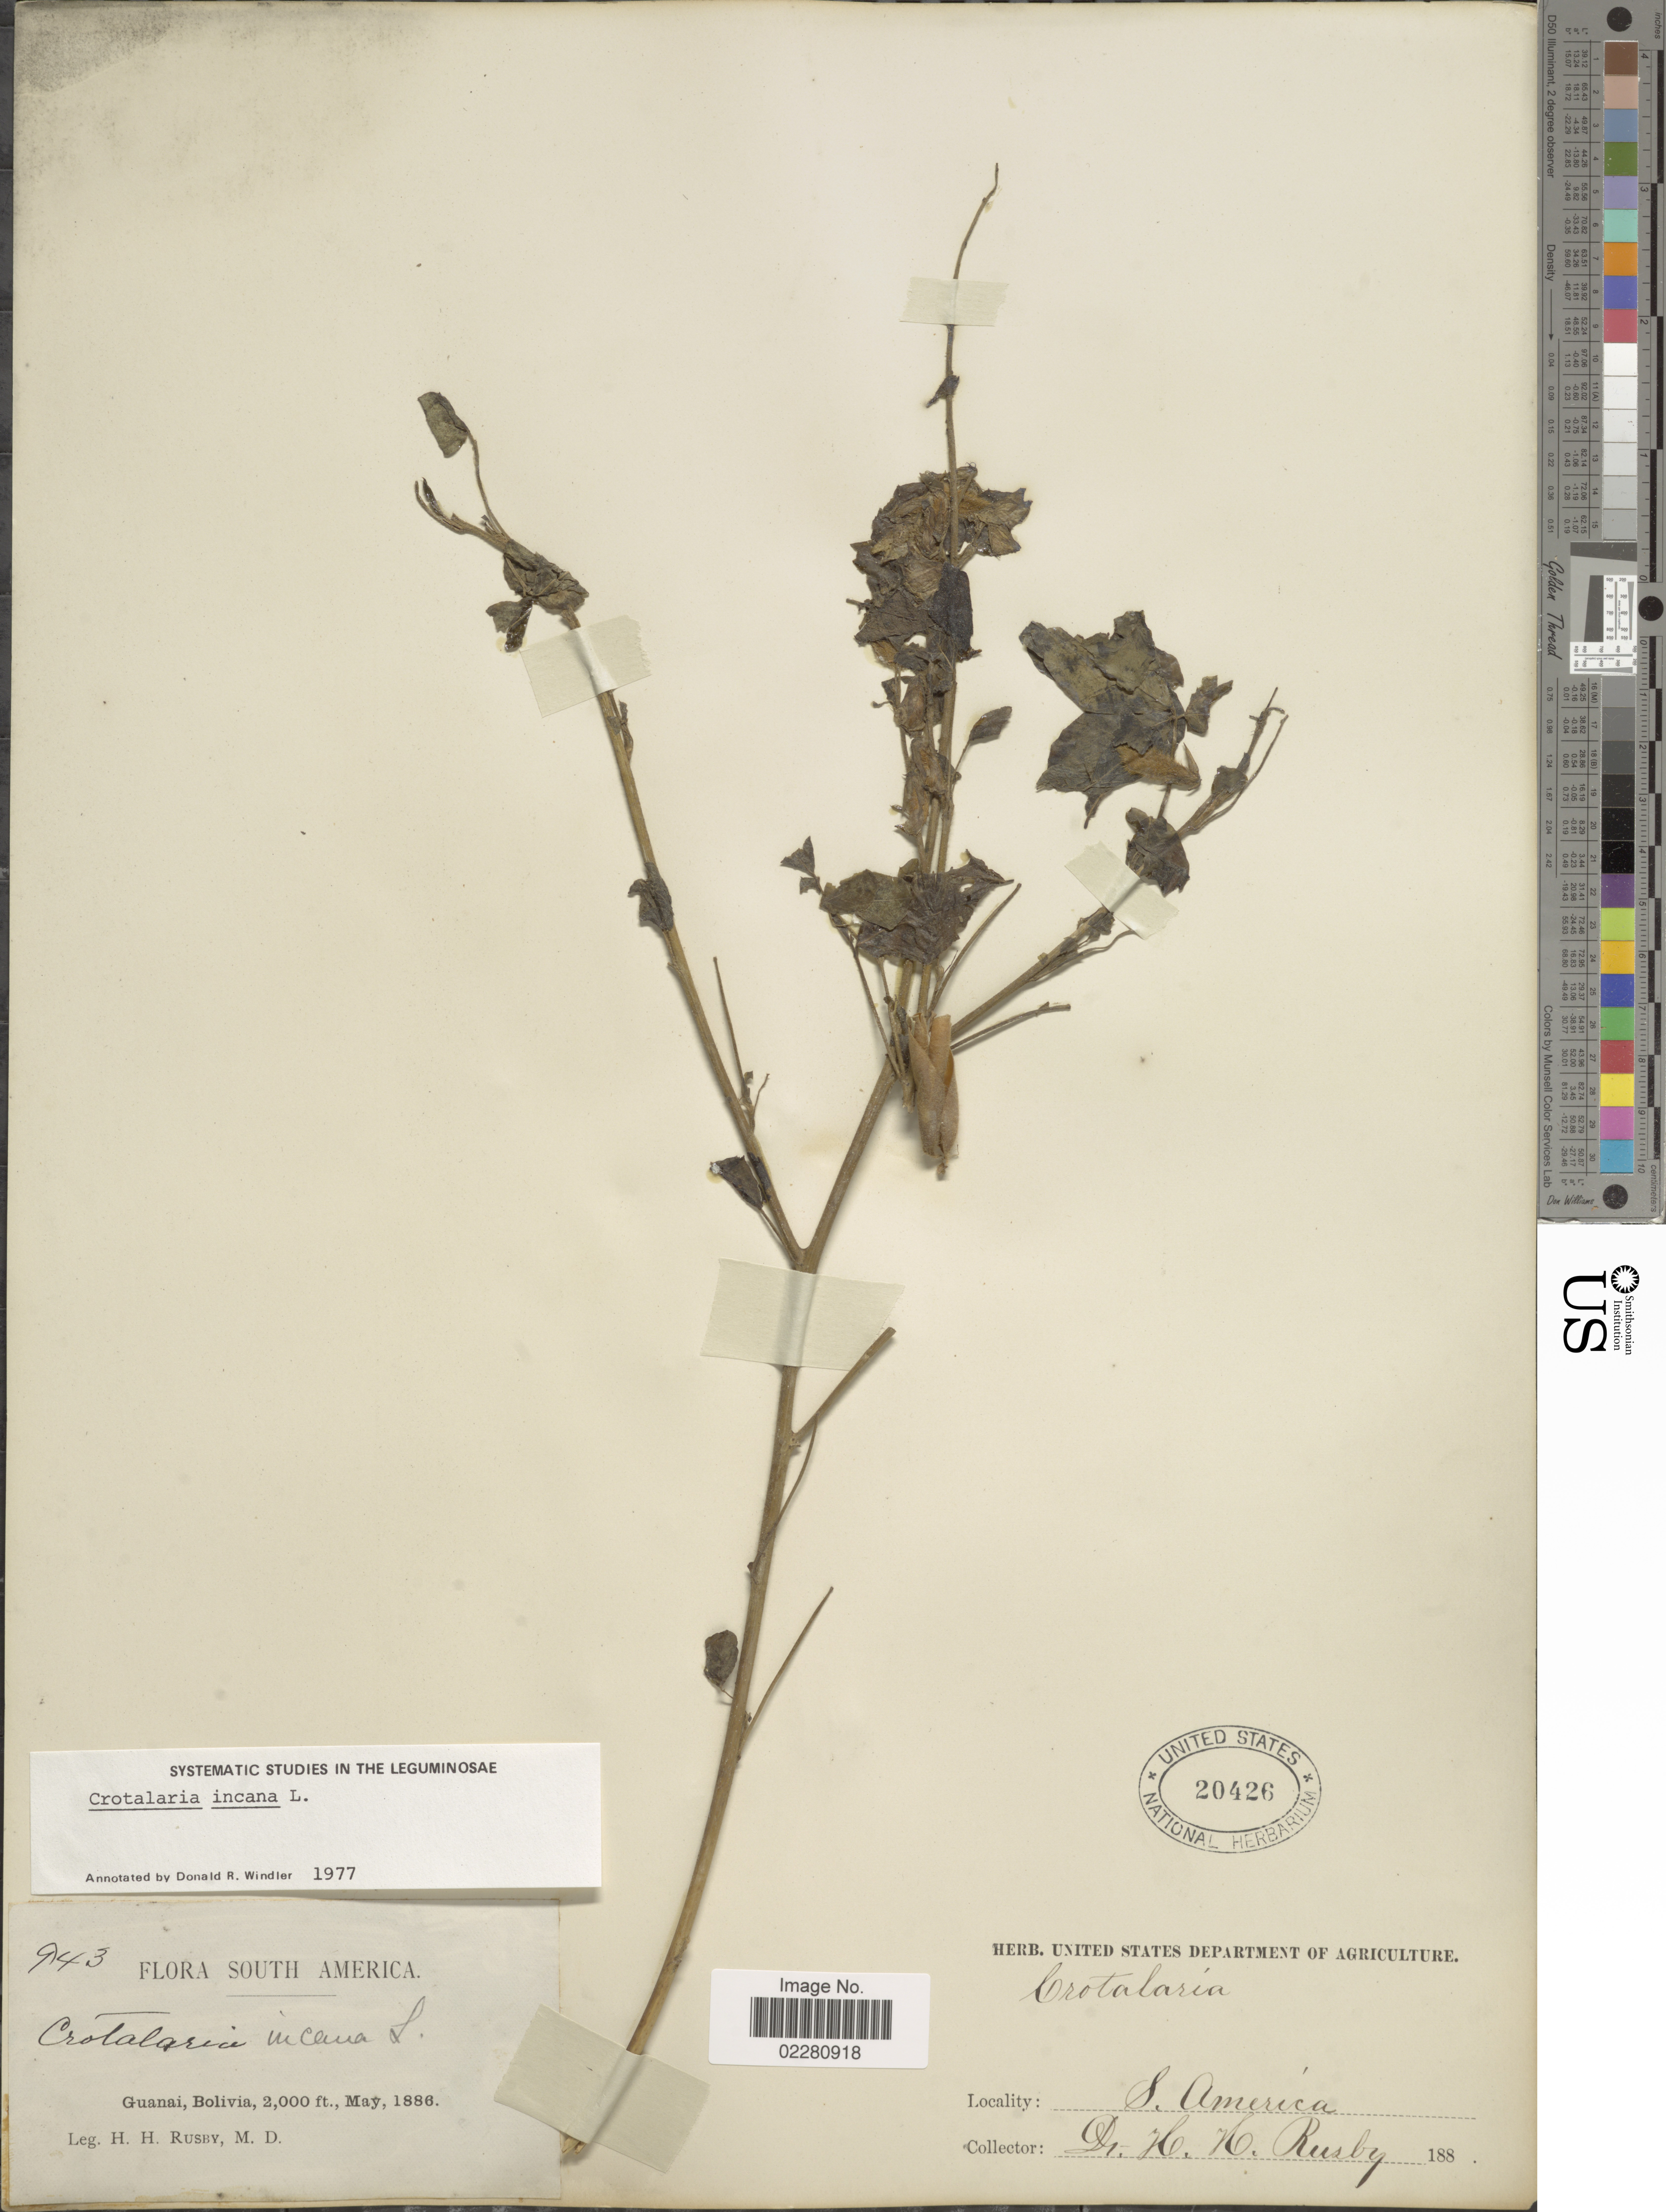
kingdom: Plantae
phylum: Tracheophyta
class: Magnoliopsida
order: Fabales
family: Fabaceae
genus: Crotalaria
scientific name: Crotalaria incana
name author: L.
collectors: H. H. Rusby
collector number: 943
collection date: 1886-05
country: Bolivia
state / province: La Páz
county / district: Larecaja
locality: Guanay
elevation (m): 610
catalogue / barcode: US 20426